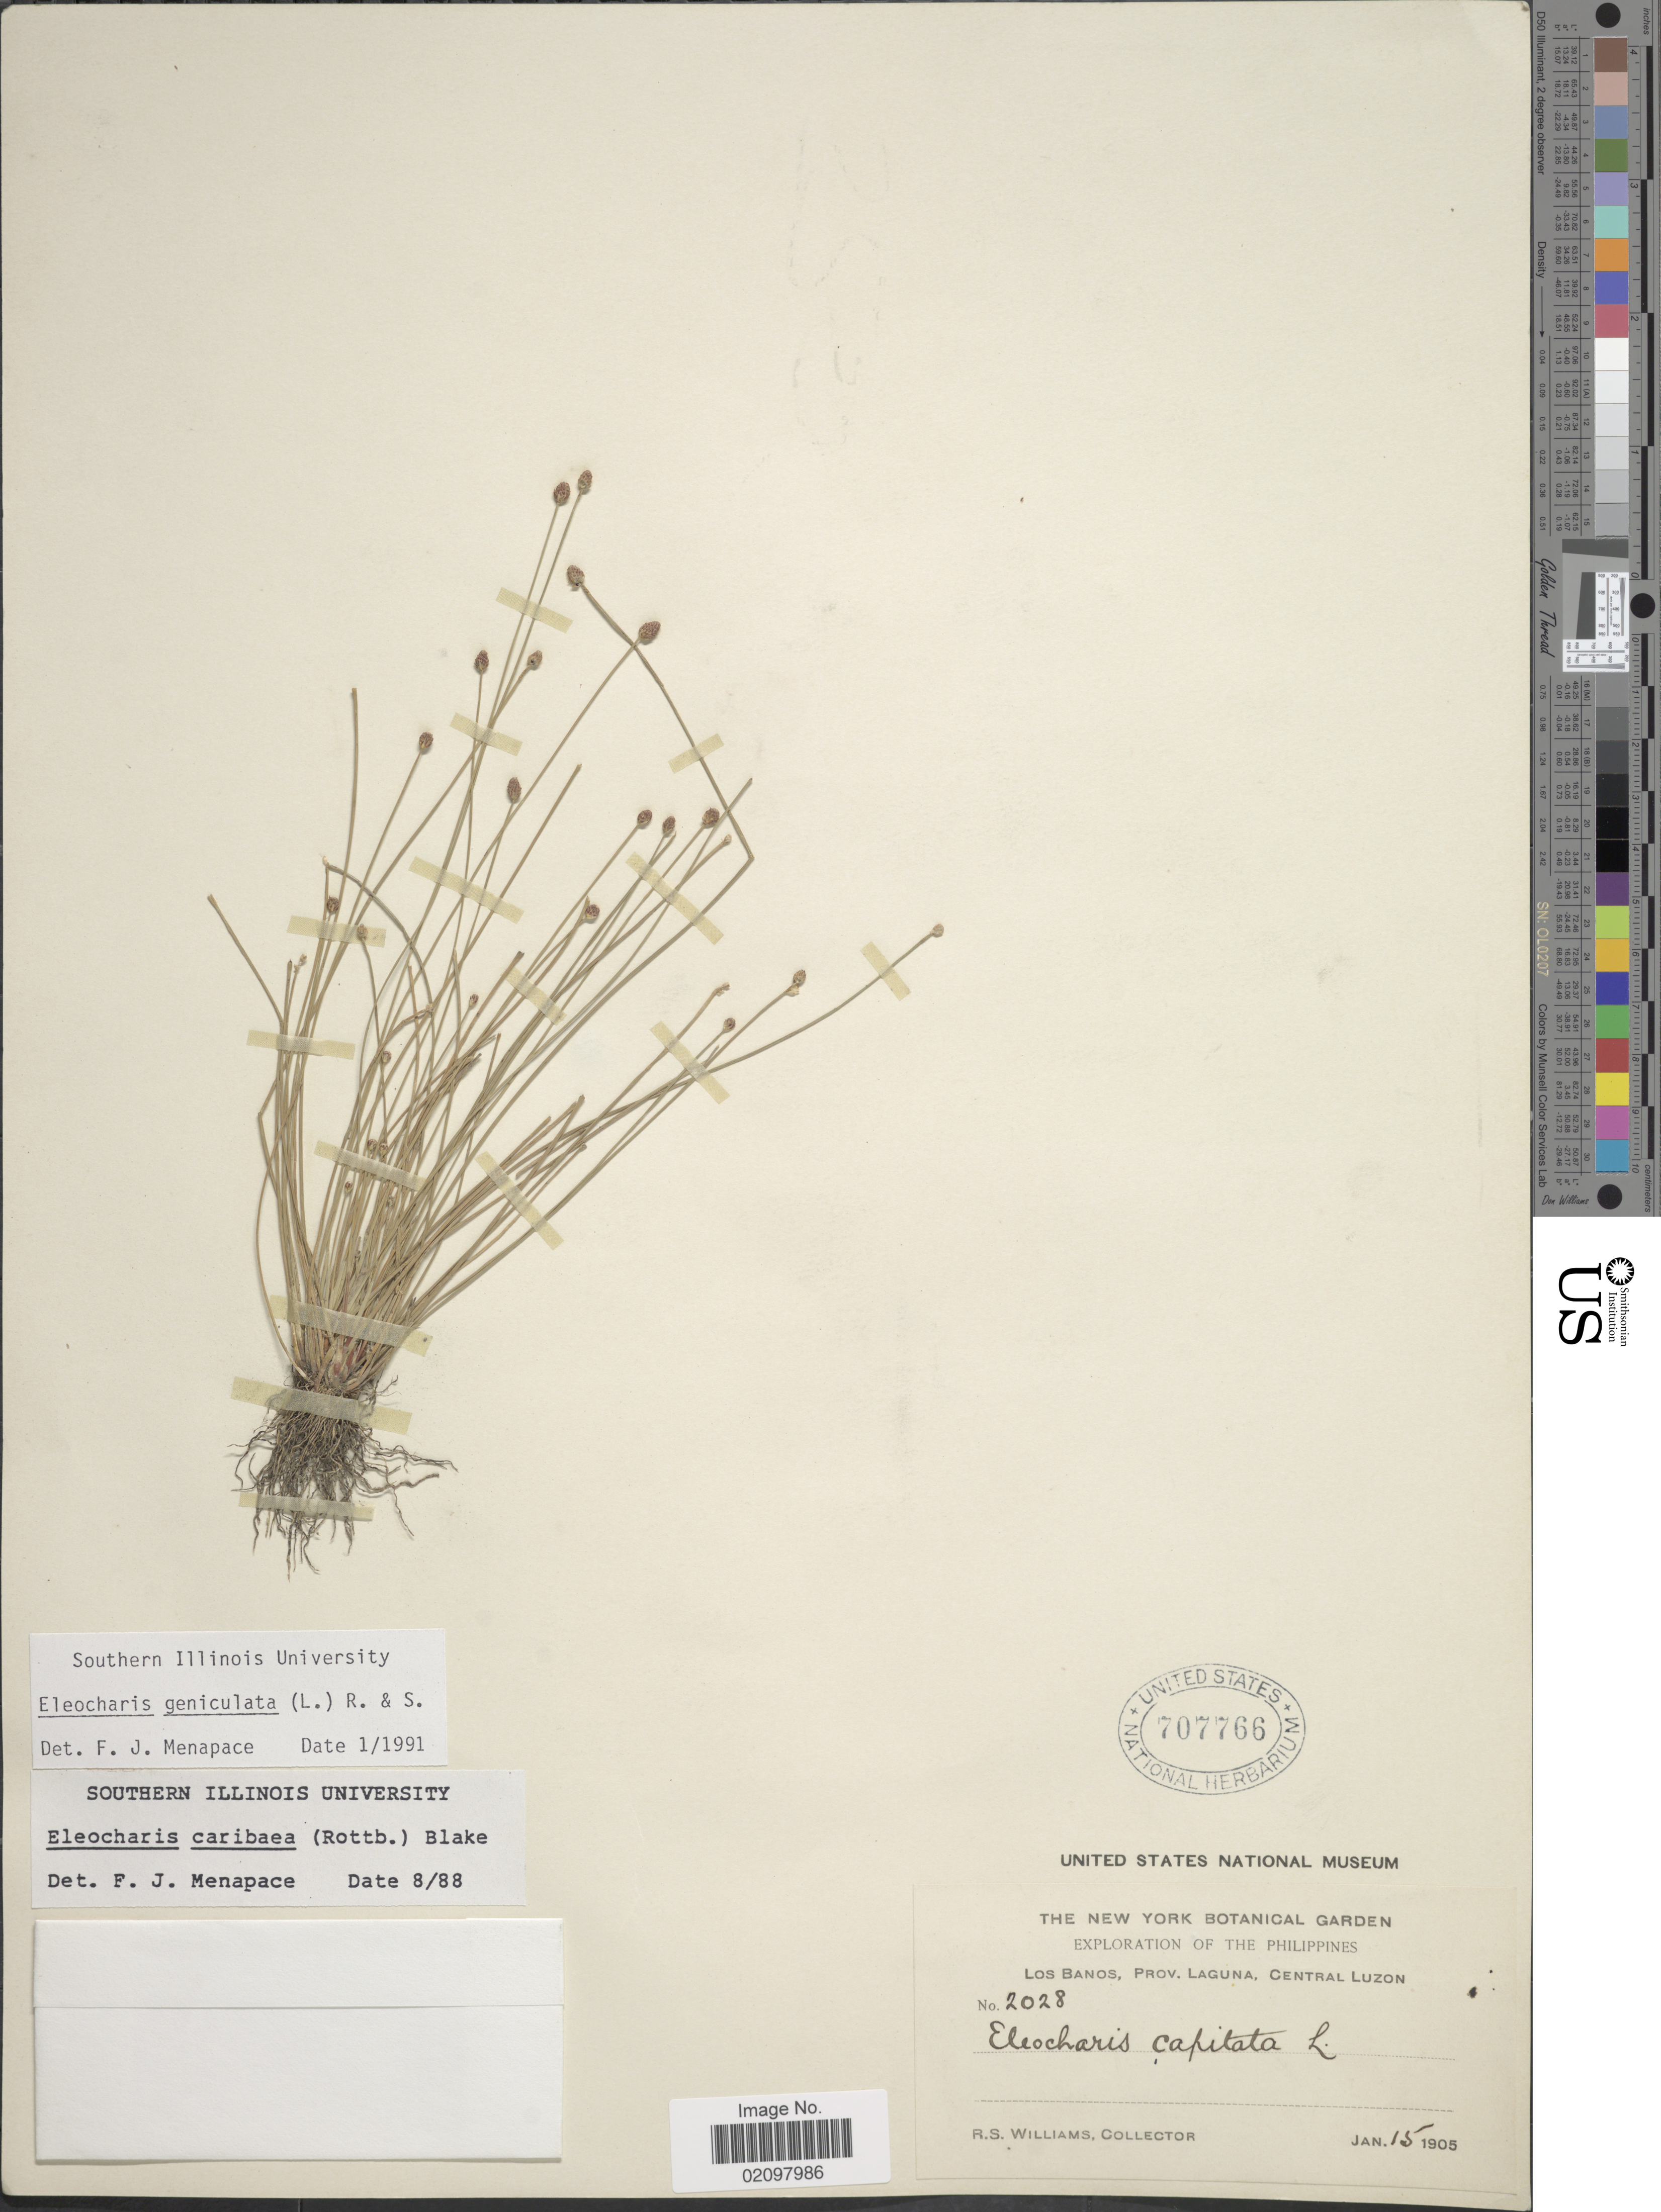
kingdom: Plantae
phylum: Tracheophyta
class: Liliopsida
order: Poales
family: Cyperaceae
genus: Eleocharis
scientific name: Eleocharis geniculata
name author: (L.) Roem. & Schult.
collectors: R. S. Williams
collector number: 2028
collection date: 1905-01-15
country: Philippines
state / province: Central Luzon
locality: Los Banos, Prov. Laguna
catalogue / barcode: US 707766